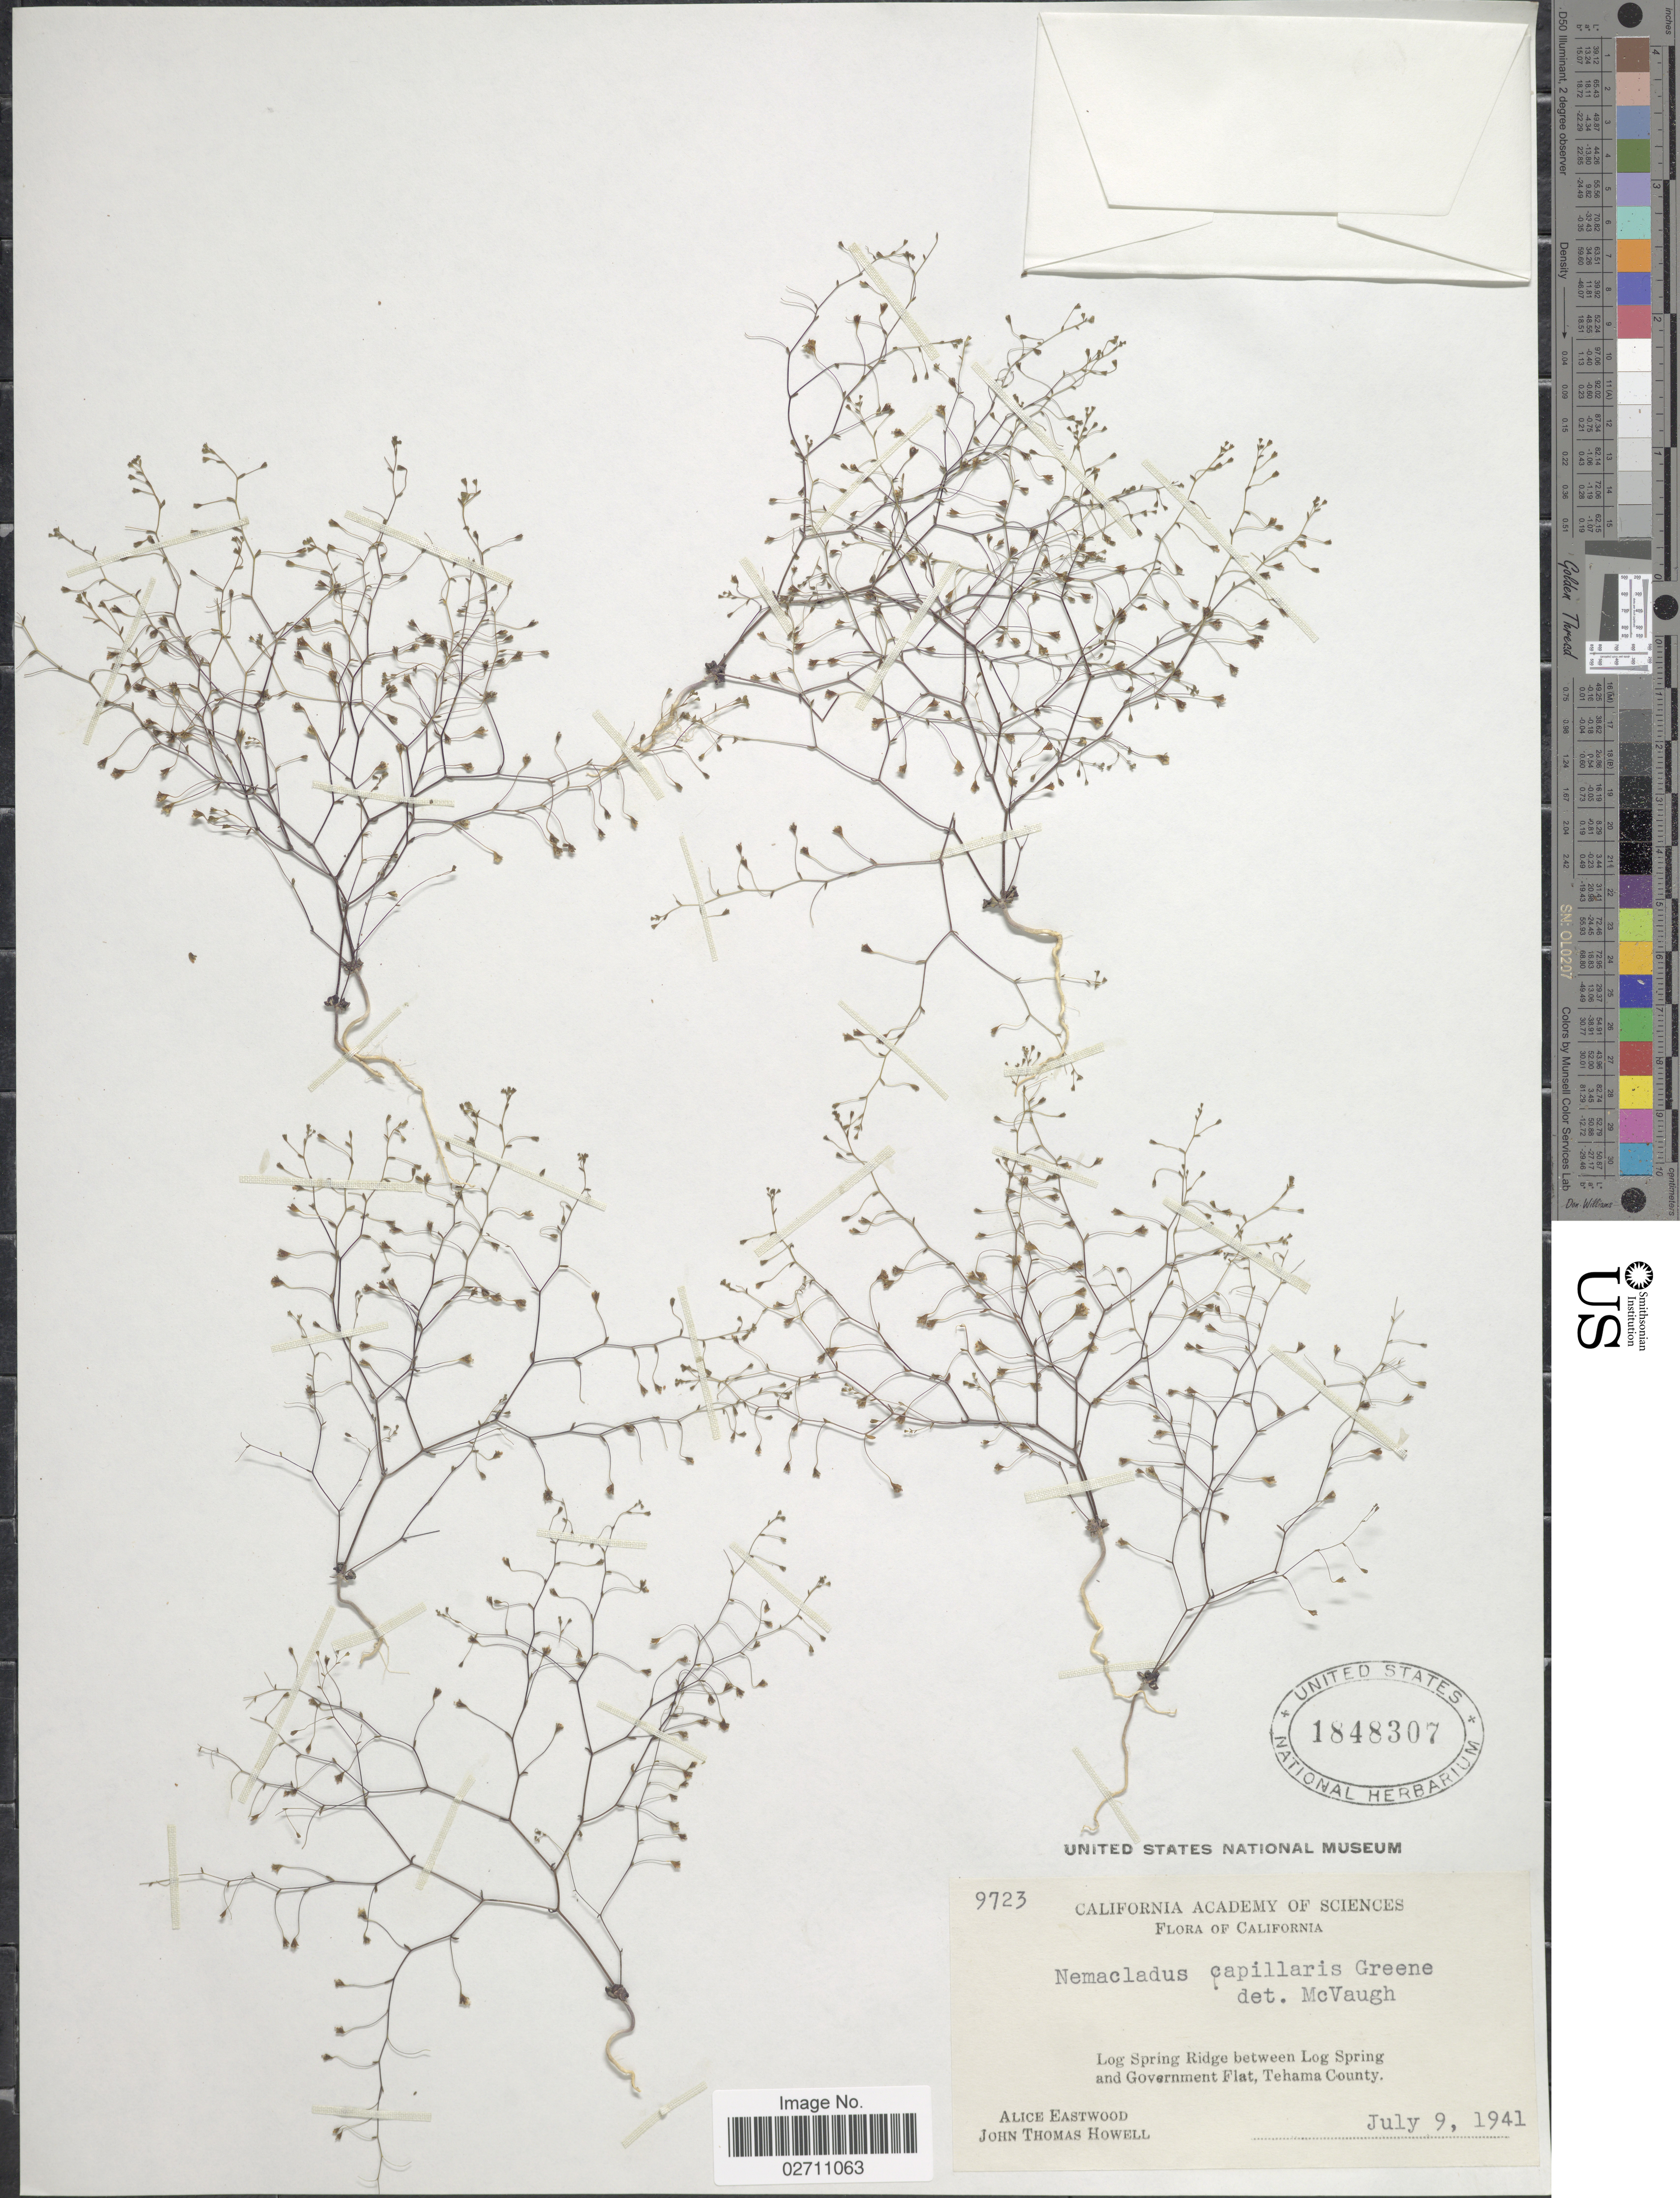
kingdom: Plantae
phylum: Tracheophyta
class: Magnoliopsida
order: Asterales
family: Campanulaceae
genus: Nemacladus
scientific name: Nemacladus capillaris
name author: S.W. Greene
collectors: A. Eastwood & J. T. Howell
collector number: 9723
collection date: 1941-07-09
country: United States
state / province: California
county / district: Tehama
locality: Log Spring Ridge between Log Spring and Government Flat, Tehama County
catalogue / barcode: US 1848307